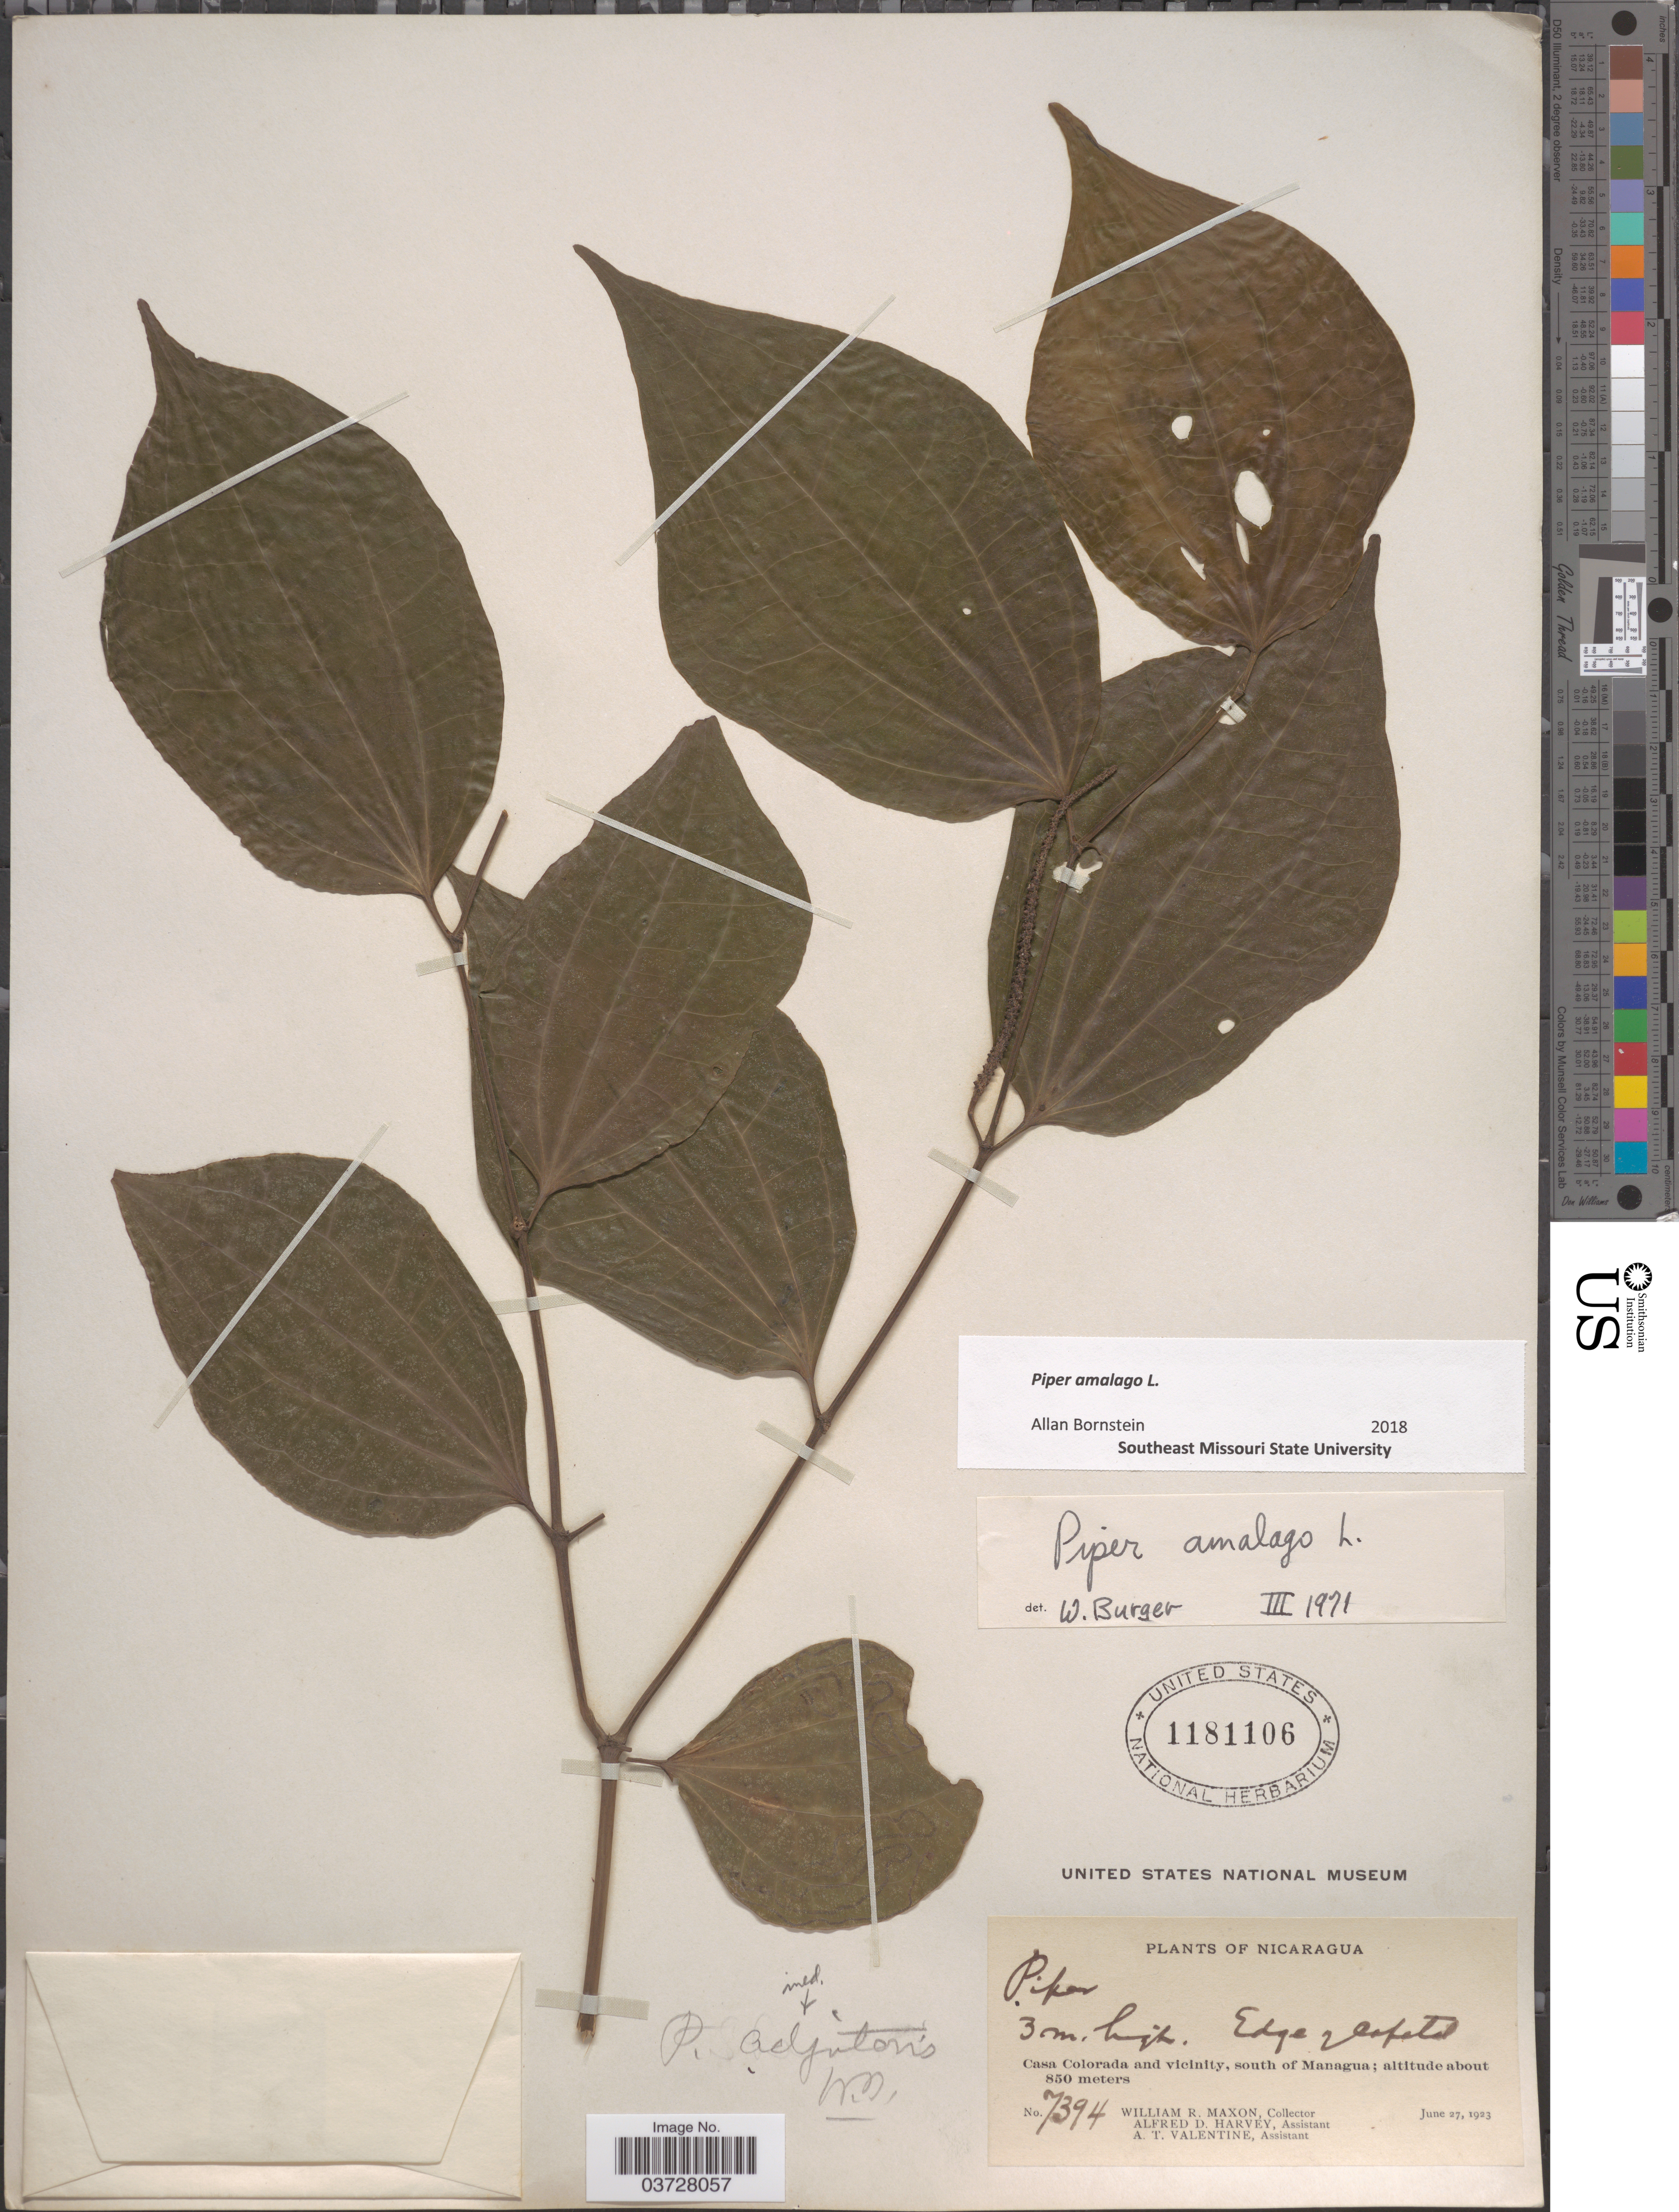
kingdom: Plantae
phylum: Tracheophyta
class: Magnoliopsida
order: Piperales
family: Piperaceae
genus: Piper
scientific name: Piper amalago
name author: L.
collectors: W. R. Maxon, A. D. Harvey & A. Valentine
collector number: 7394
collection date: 1923-06-27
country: Nicaragua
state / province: Managua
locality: Casa Colorada and vicinity, south of Managua.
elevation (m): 850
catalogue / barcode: US 1181106